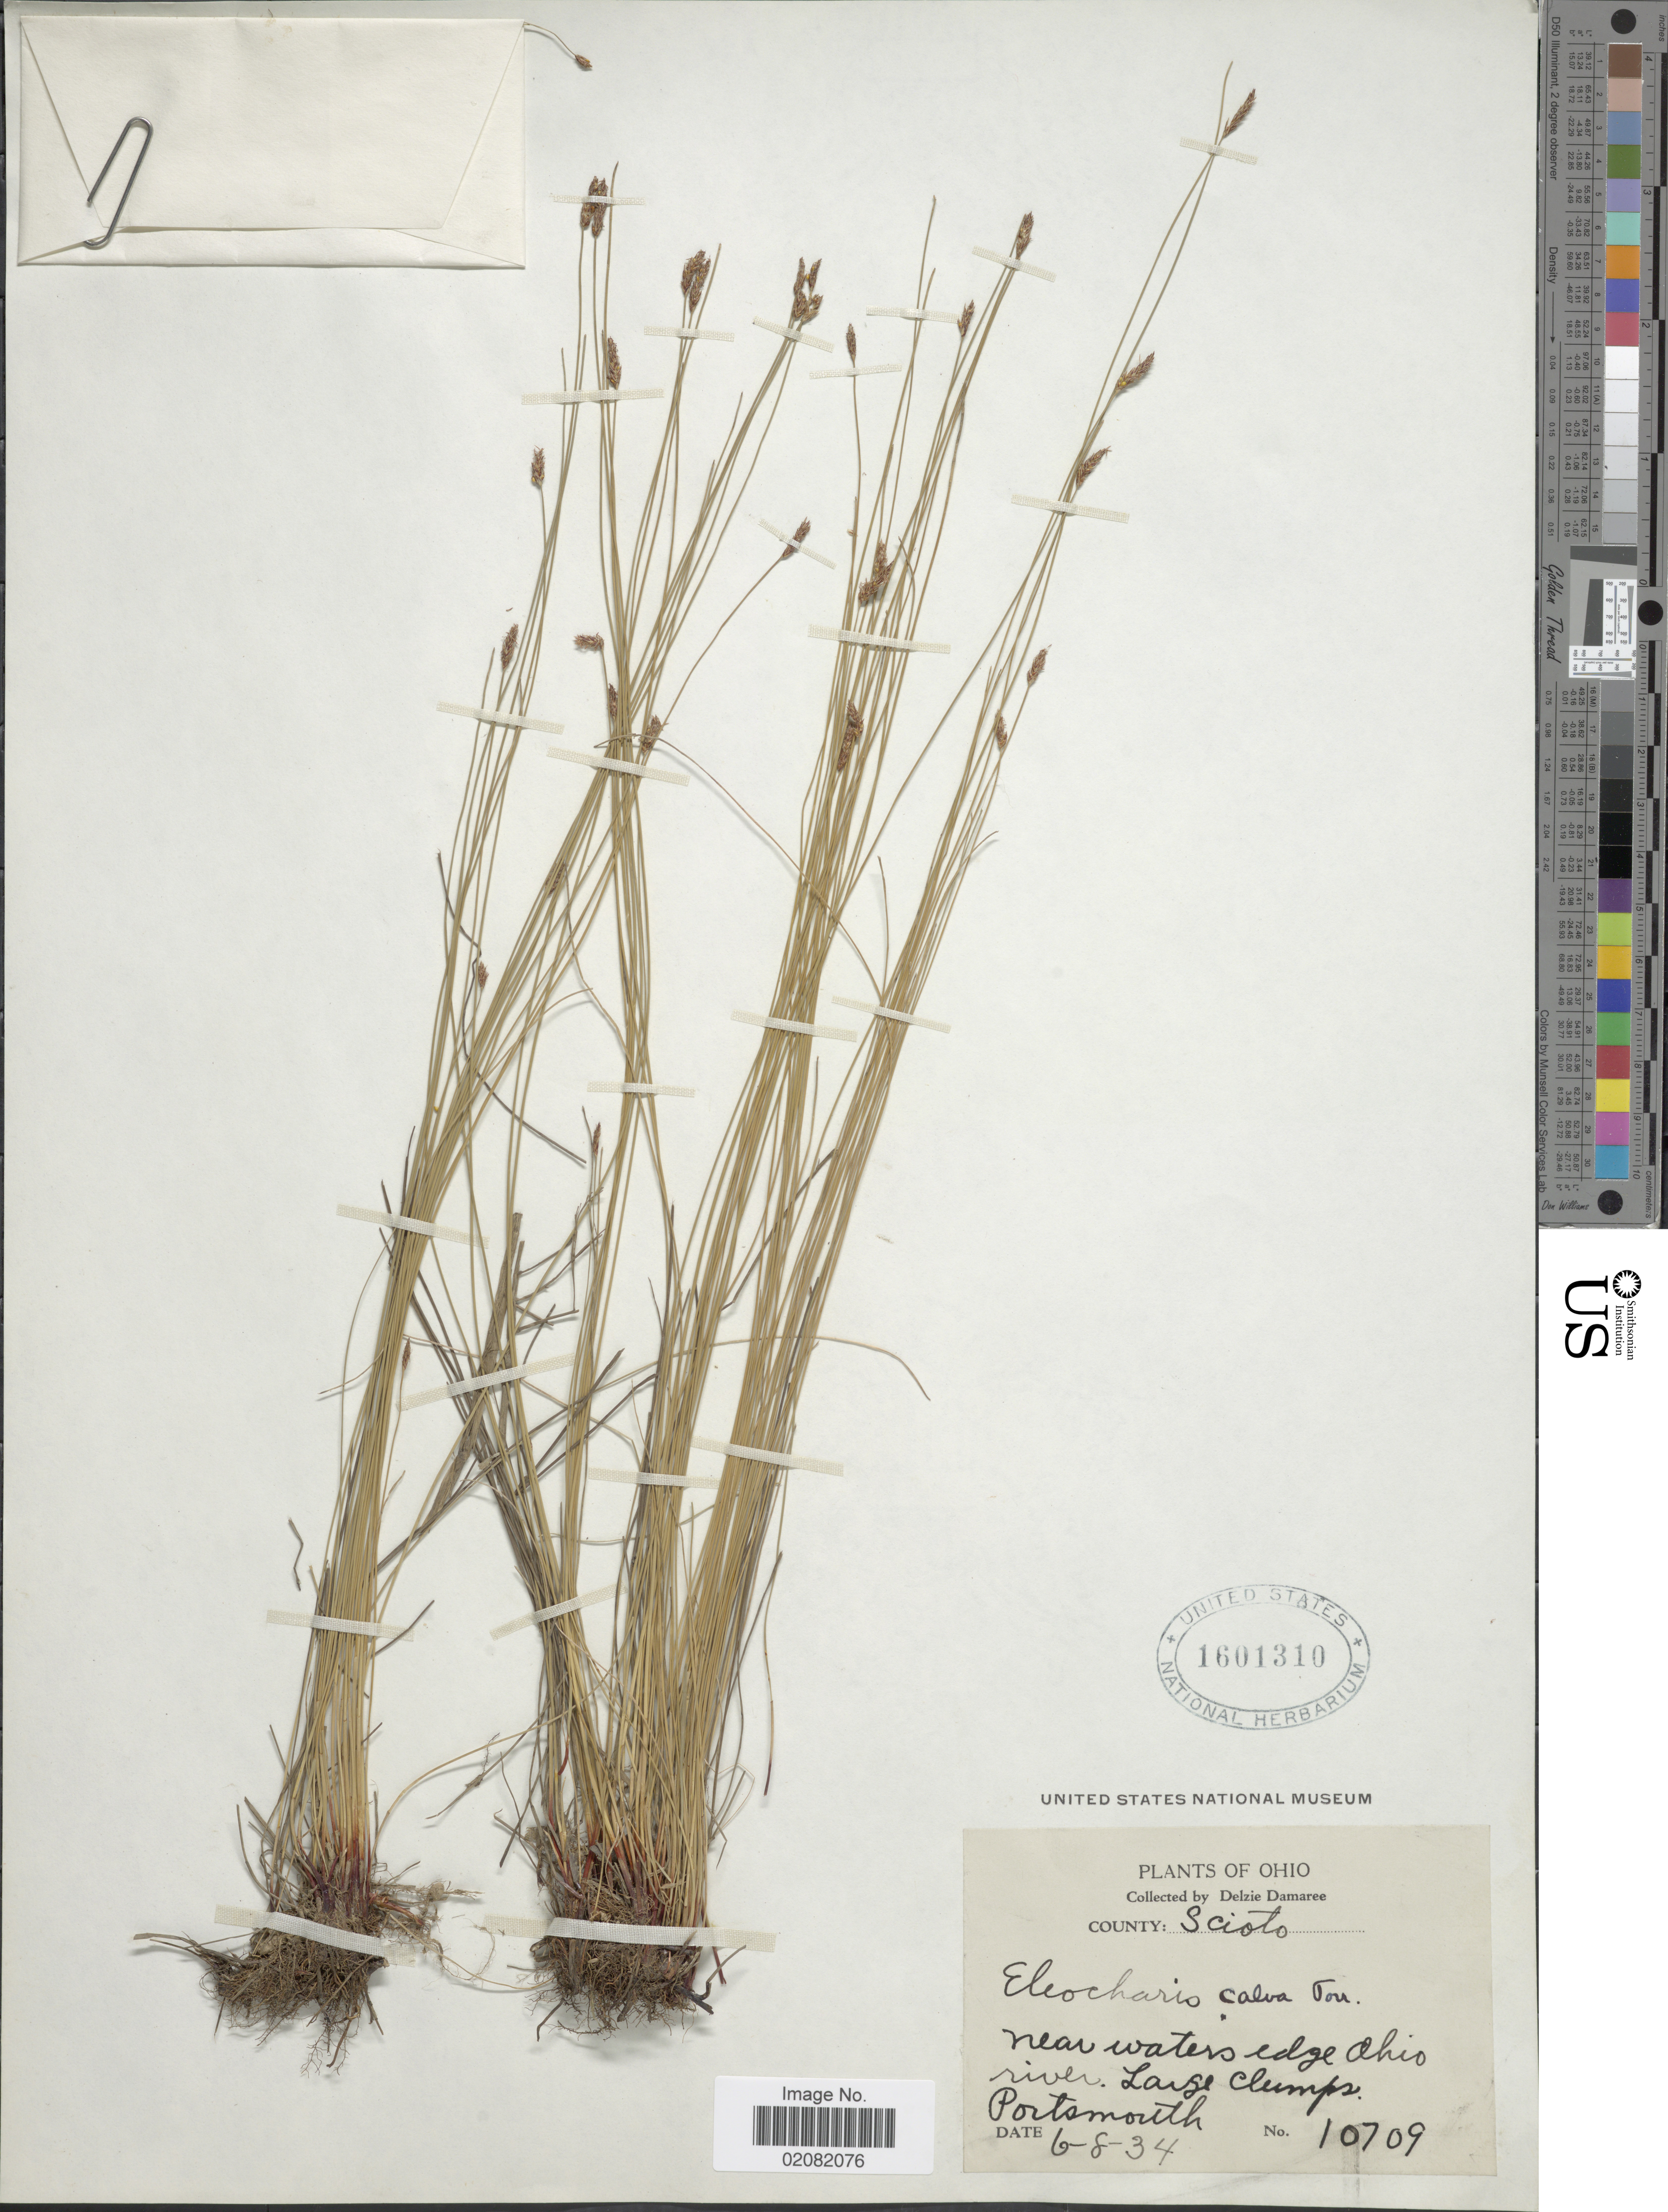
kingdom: Plantae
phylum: Tracheophyta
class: Liliopsida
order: Poales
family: Cyperaceae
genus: Eleocharis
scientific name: Eleocharis erythropoda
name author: Steud.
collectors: D. Demaree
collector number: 10709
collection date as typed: Transcribed d/m/y: 8/6/34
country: United States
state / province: Ohio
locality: County: Scioto, near waters edge Ohio river. Large clumps, Portsmouth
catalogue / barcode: US 1601310